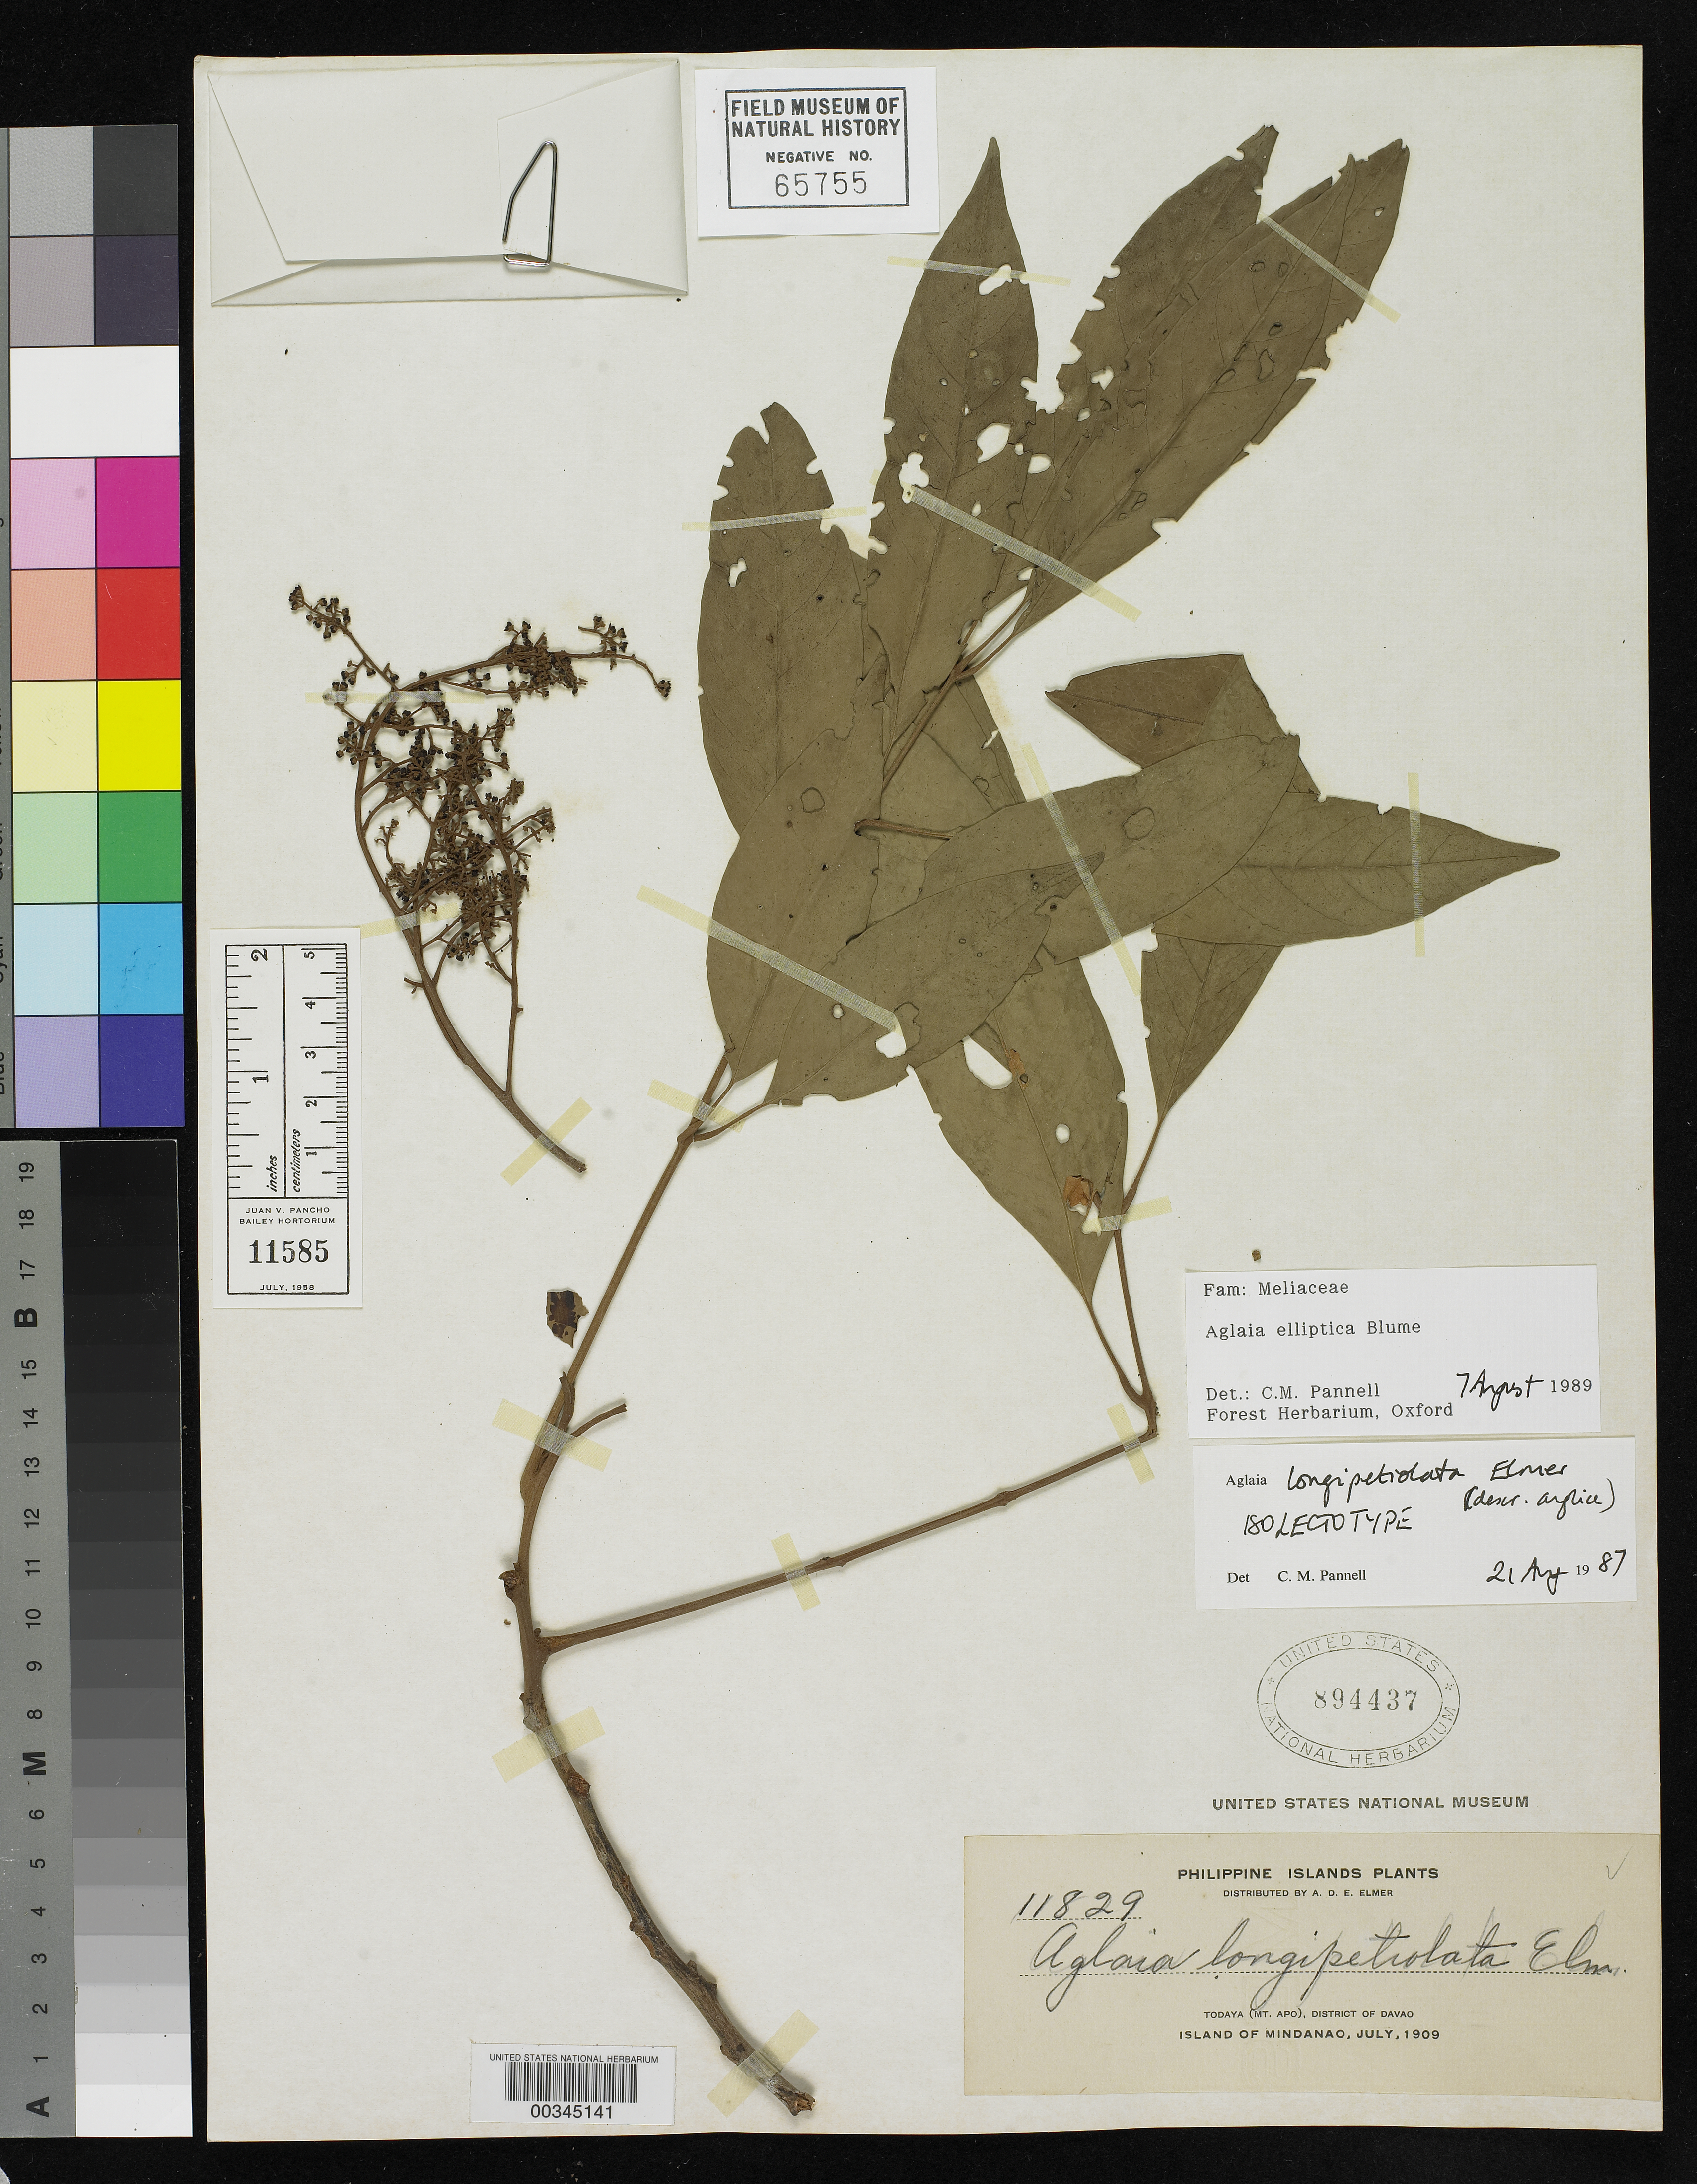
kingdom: Plantae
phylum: Tracheophyta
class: Magnoliopsida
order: Sapindales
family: Meliaceae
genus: Aglaia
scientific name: Aglaia elliptica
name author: Blume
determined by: Pannell, C. M.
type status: Voucher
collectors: A. D. E. Elmer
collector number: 11829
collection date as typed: Jul 1909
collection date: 1909-07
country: Philippines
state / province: Davao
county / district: Davao del Sur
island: Mindanao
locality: Todaya, Mt. Apo.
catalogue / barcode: US 894437